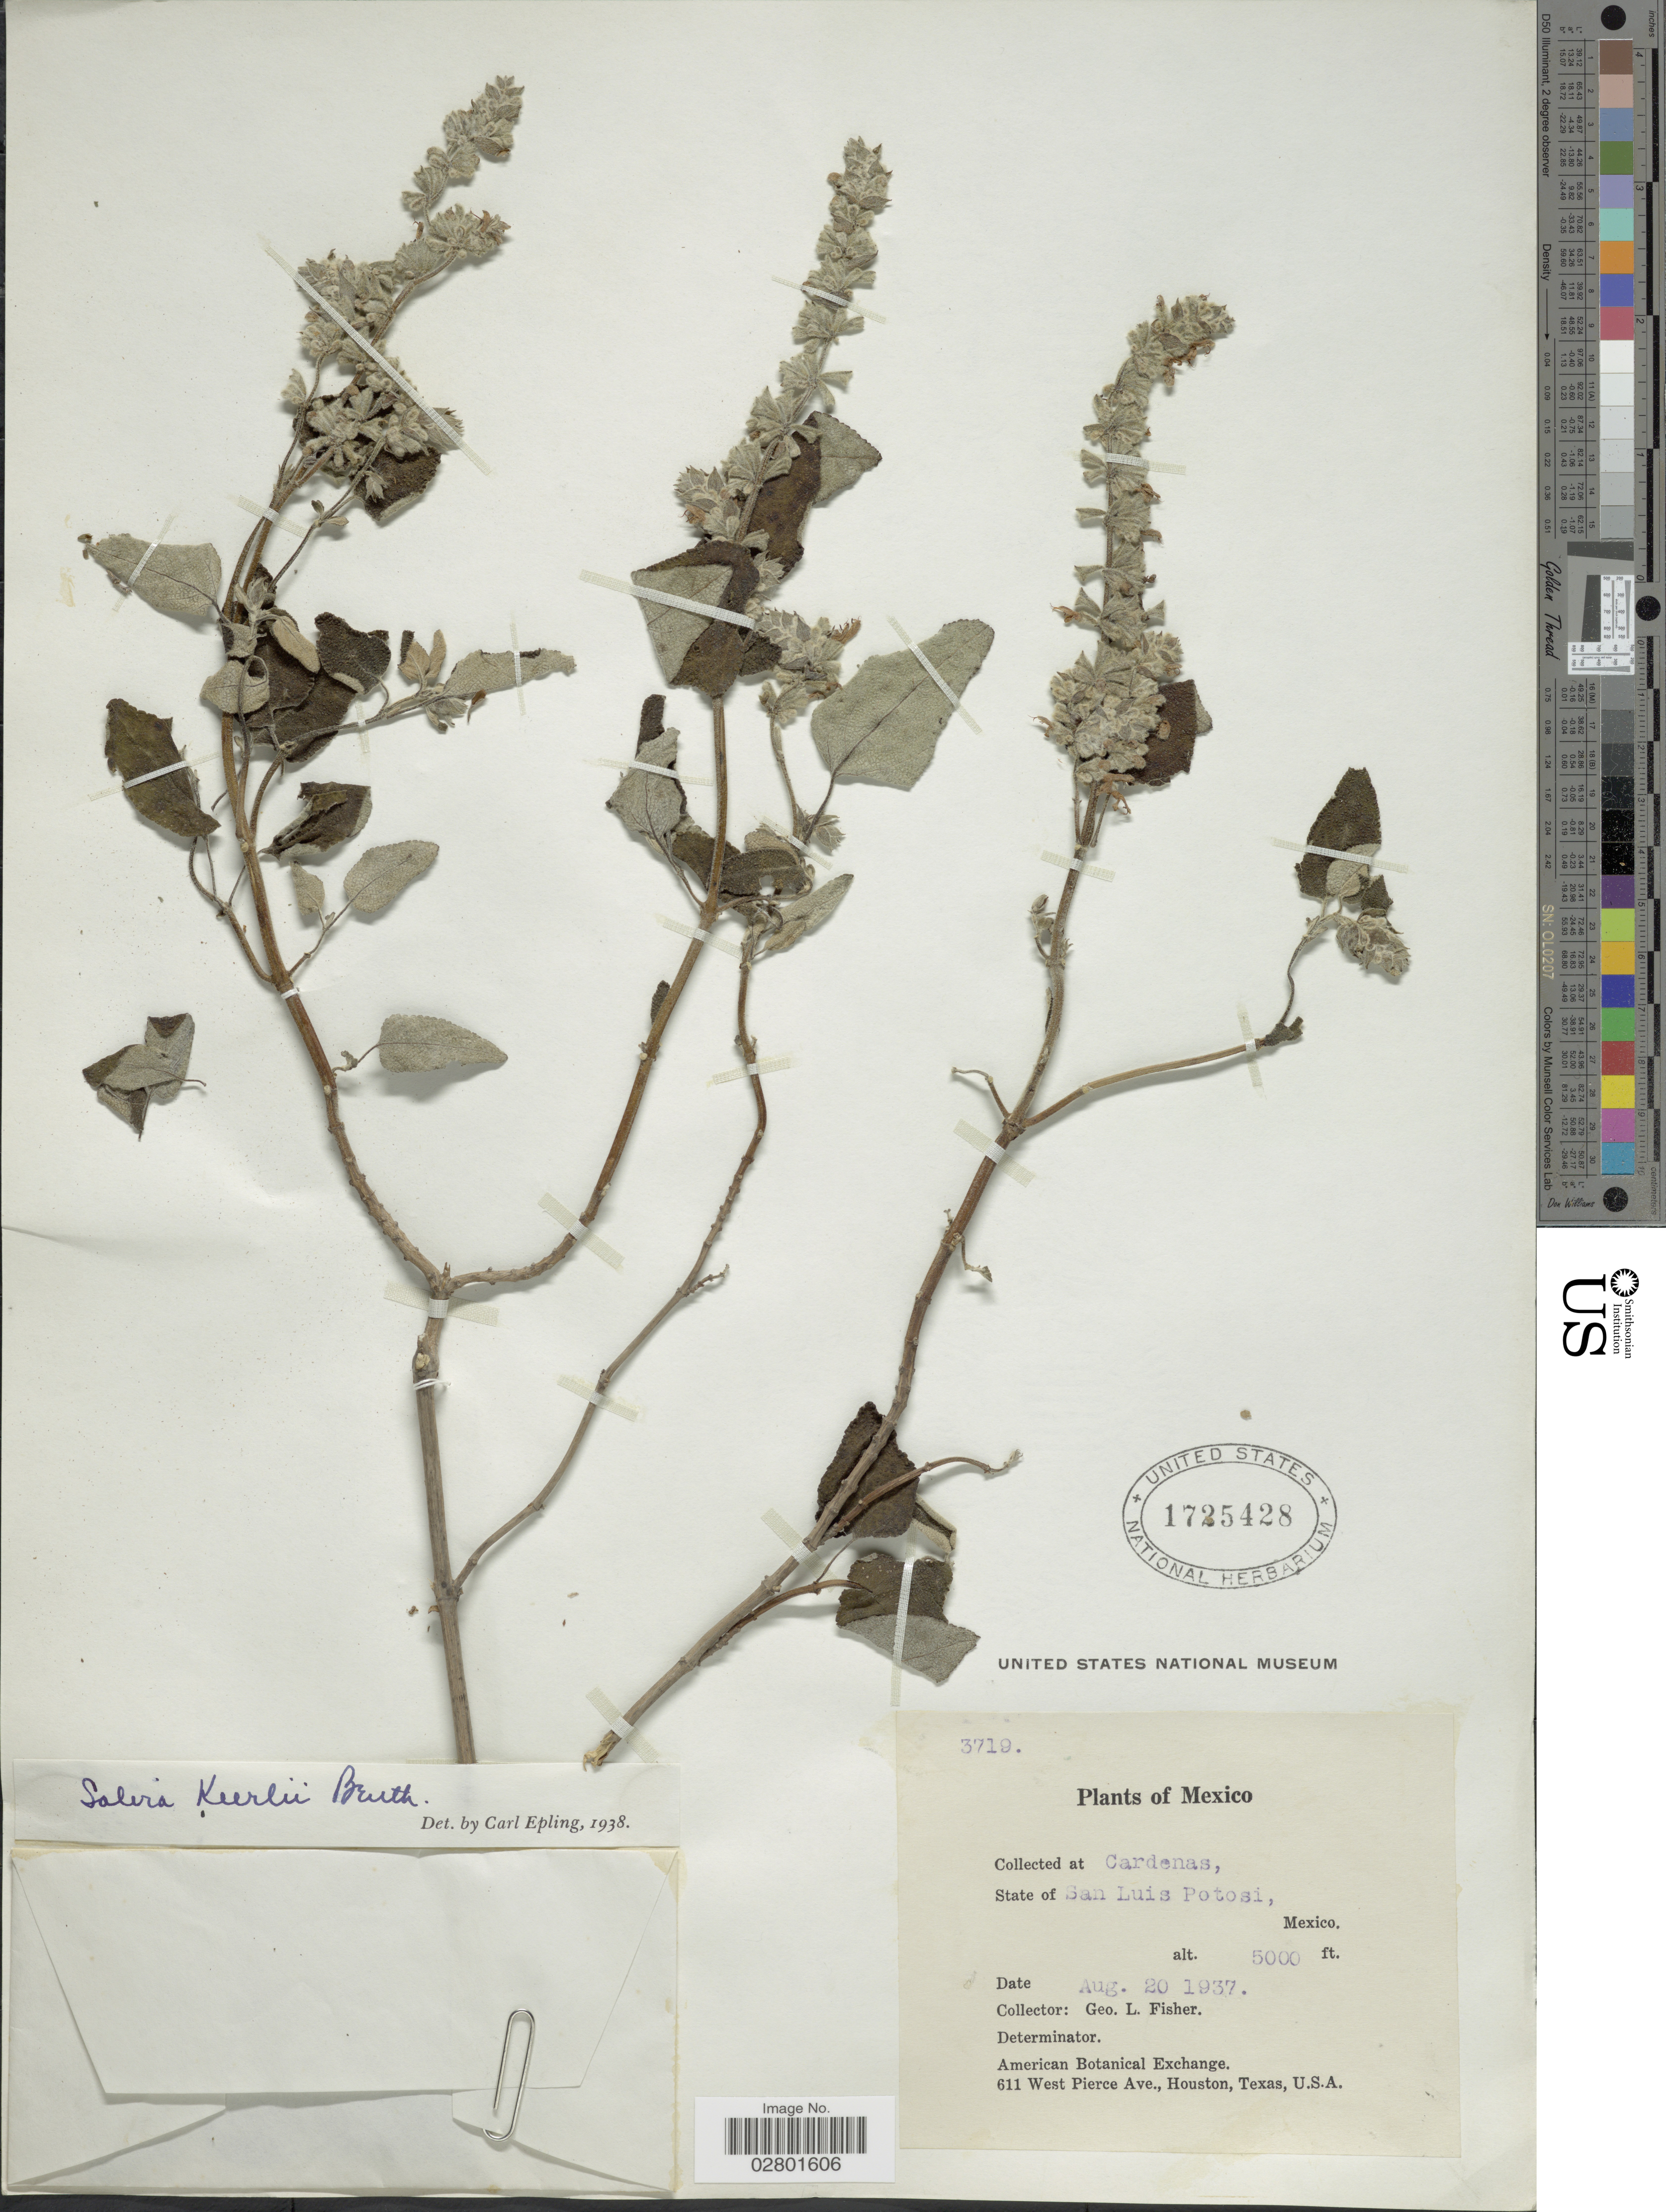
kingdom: Plantae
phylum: Tracheophyta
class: Magnoliopsida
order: Lamiales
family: Lamiaceae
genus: Salvia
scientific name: Salvia keerlii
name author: Benth.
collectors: G. L. Fisher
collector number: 3719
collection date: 1937-08-20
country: Mexico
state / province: San Luis Potosí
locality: Cardenas.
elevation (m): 1524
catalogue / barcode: US 1725428